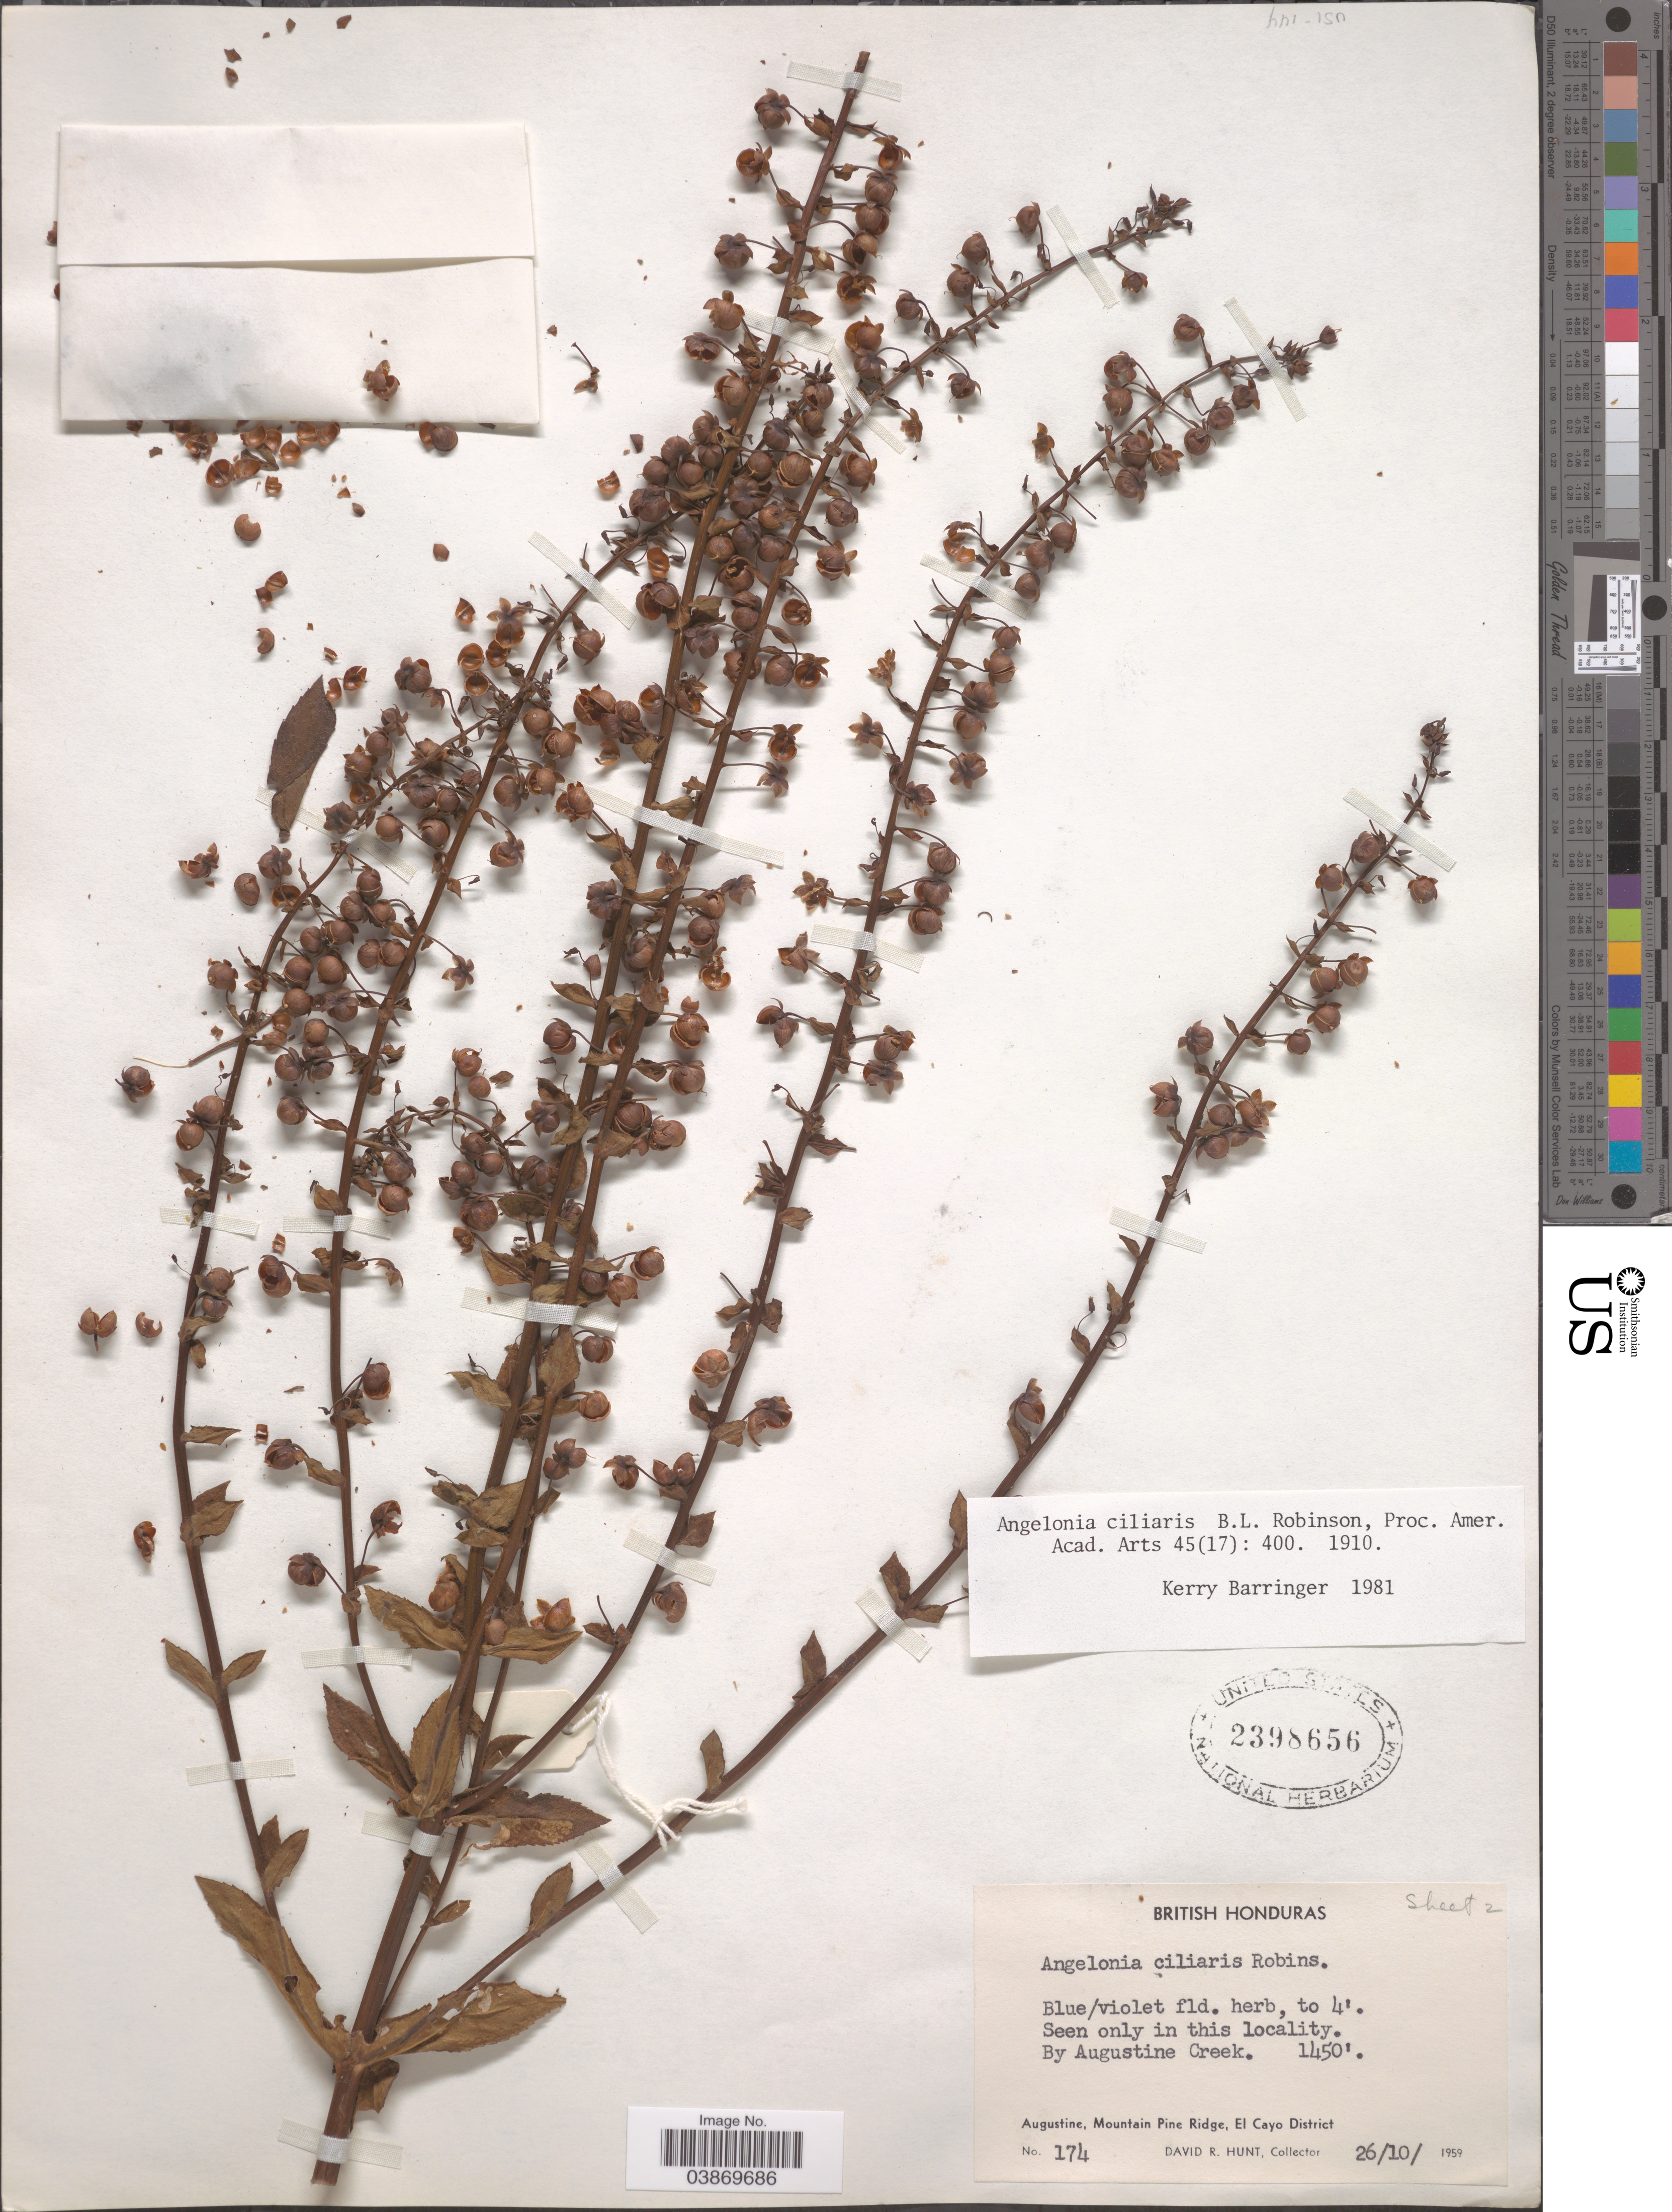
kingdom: Plantae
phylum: Tracheophyta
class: Magnoliopsida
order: Lamiales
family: Plantaginaceae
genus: Angelonia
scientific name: Angelonia ciliaris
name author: B.L. Rob.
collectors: D. R. Hunt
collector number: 174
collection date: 1959-10-26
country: Belize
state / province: Cayo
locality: British Honduras. By Augustine Creek. Augustine, Mountain Pine Ridge, El Cayo District.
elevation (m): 442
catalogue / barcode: US 2398656